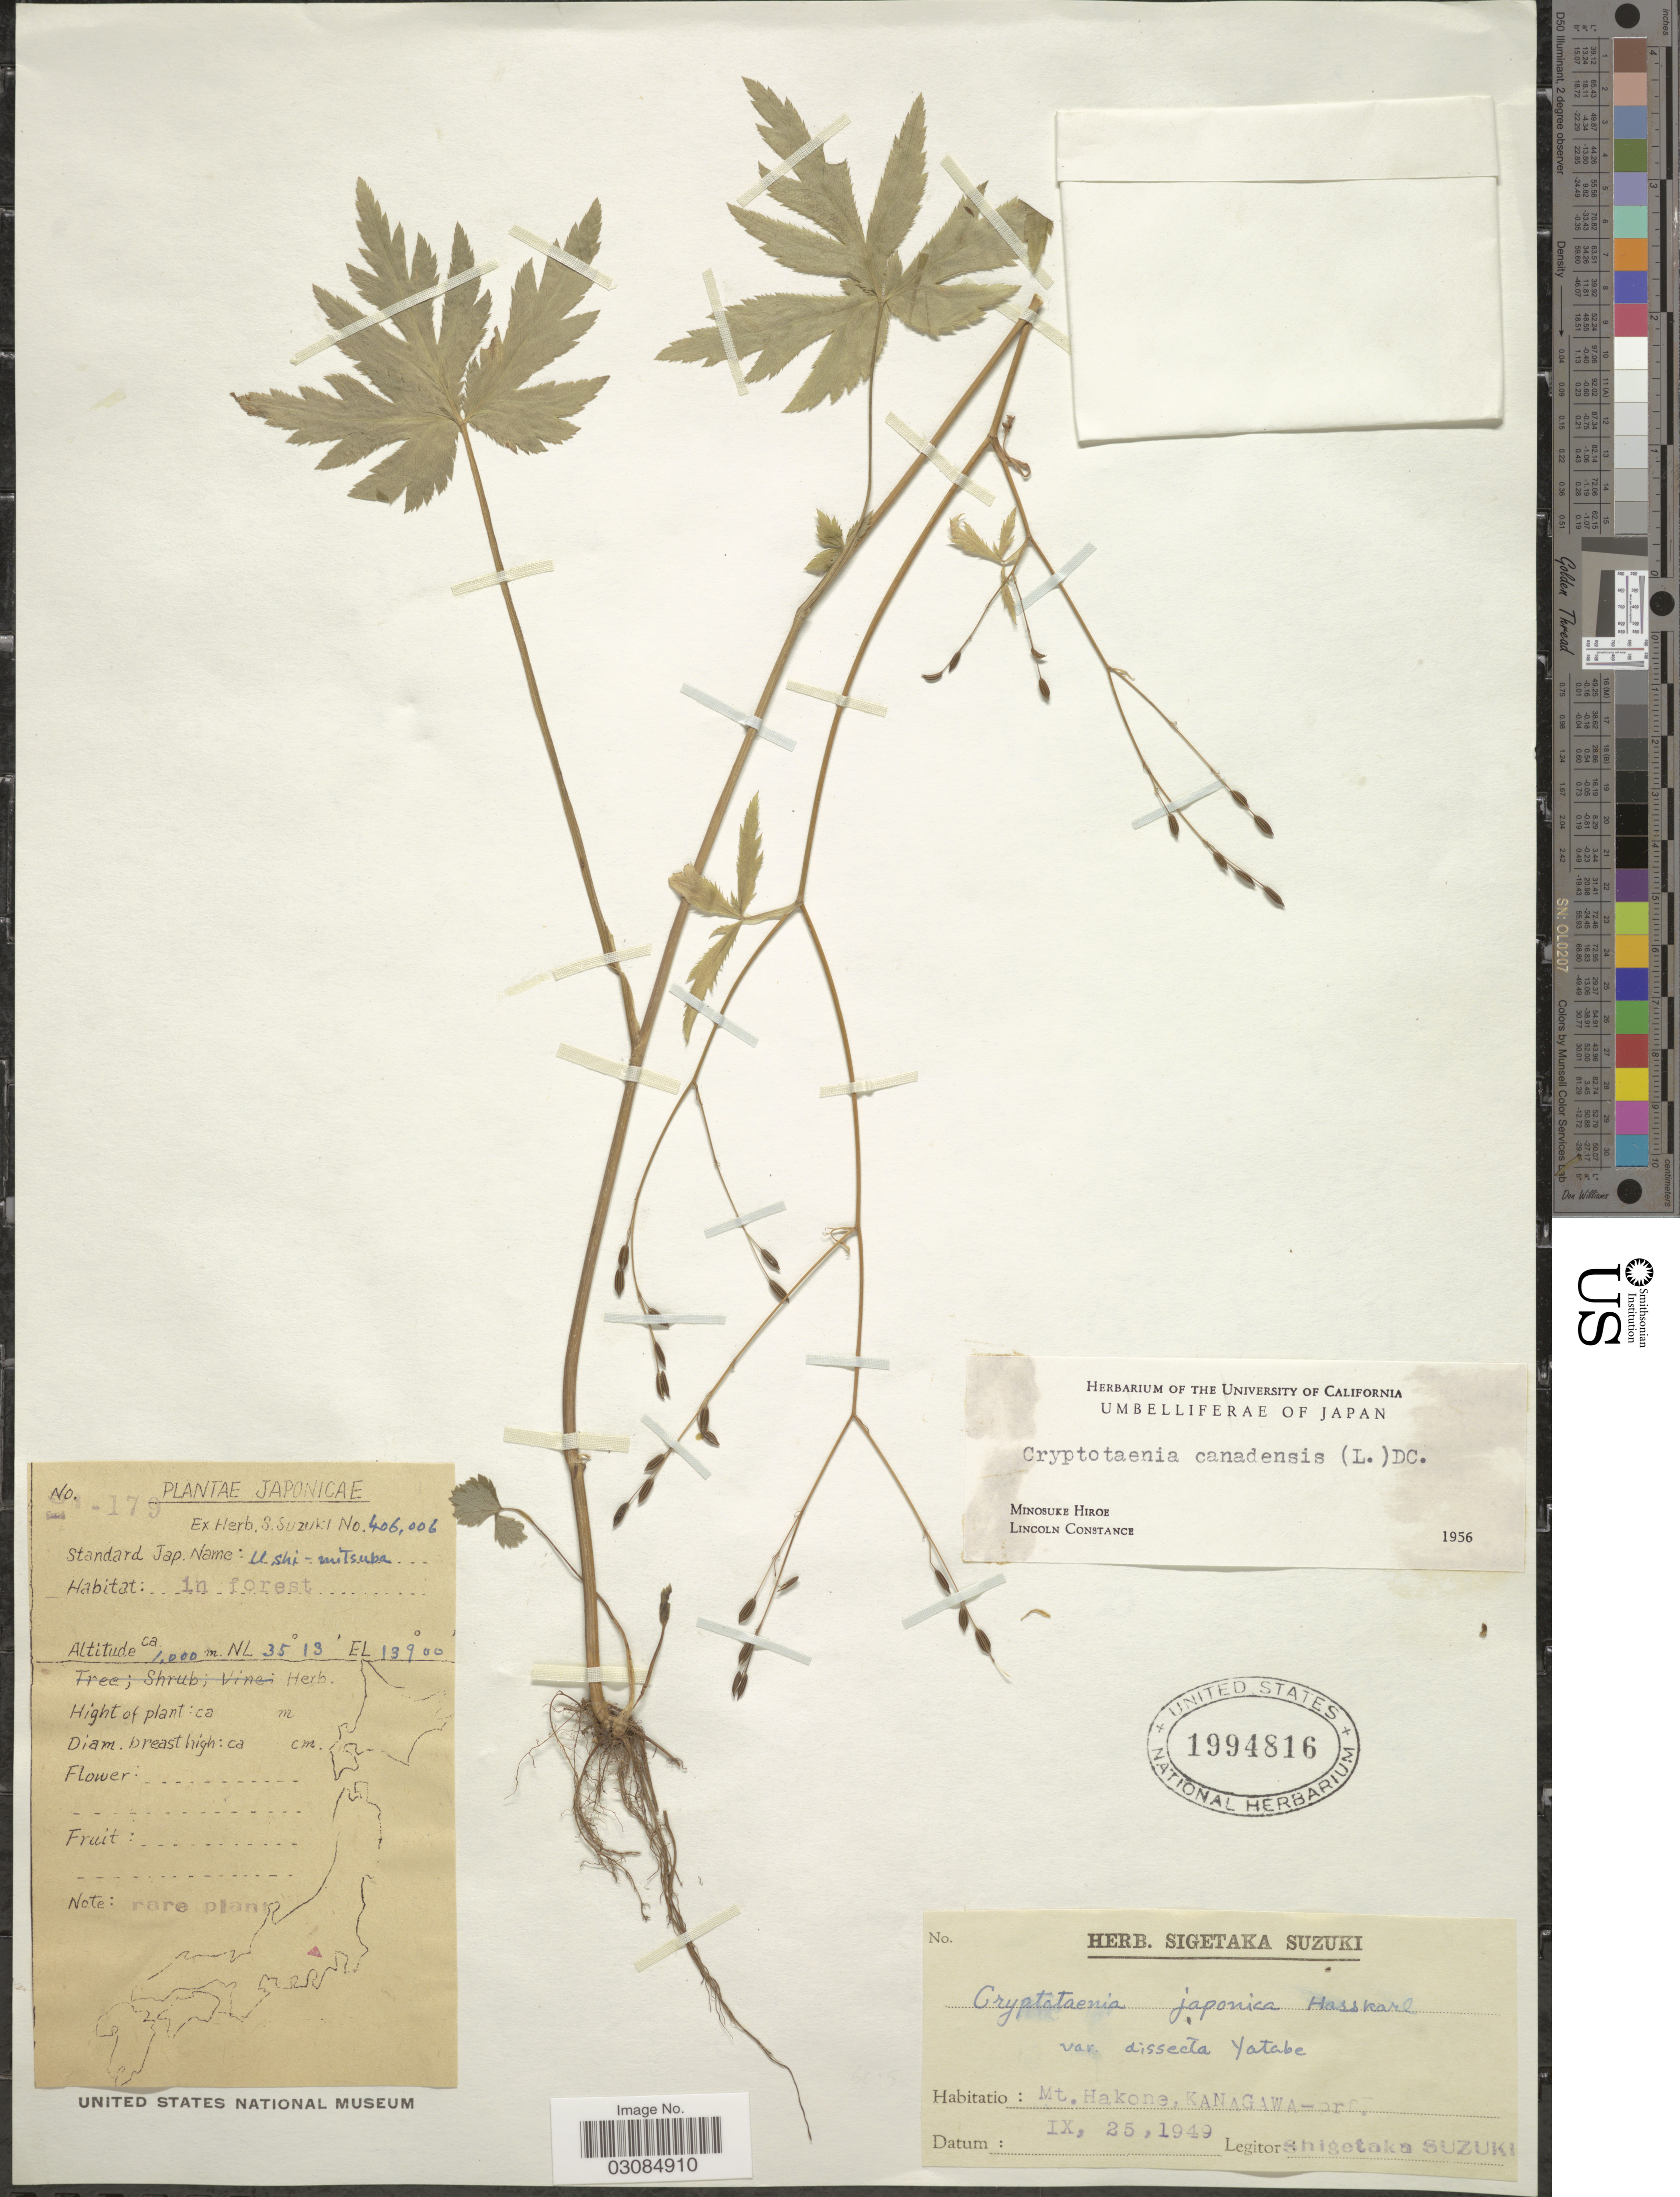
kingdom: Plantae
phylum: Tracheophyta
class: Magnoliopsida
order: Apiales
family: Apiaceae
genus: Cryptotaenia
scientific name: Cryptotaenia canadensis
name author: (L.) DC.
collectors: S. Suzuki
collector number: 179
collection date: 1949-09-25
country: Japan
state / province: Kanagawa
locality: Mt. Hakone, Kanawaga-pref.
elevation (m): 1000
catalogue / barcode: US 1994816